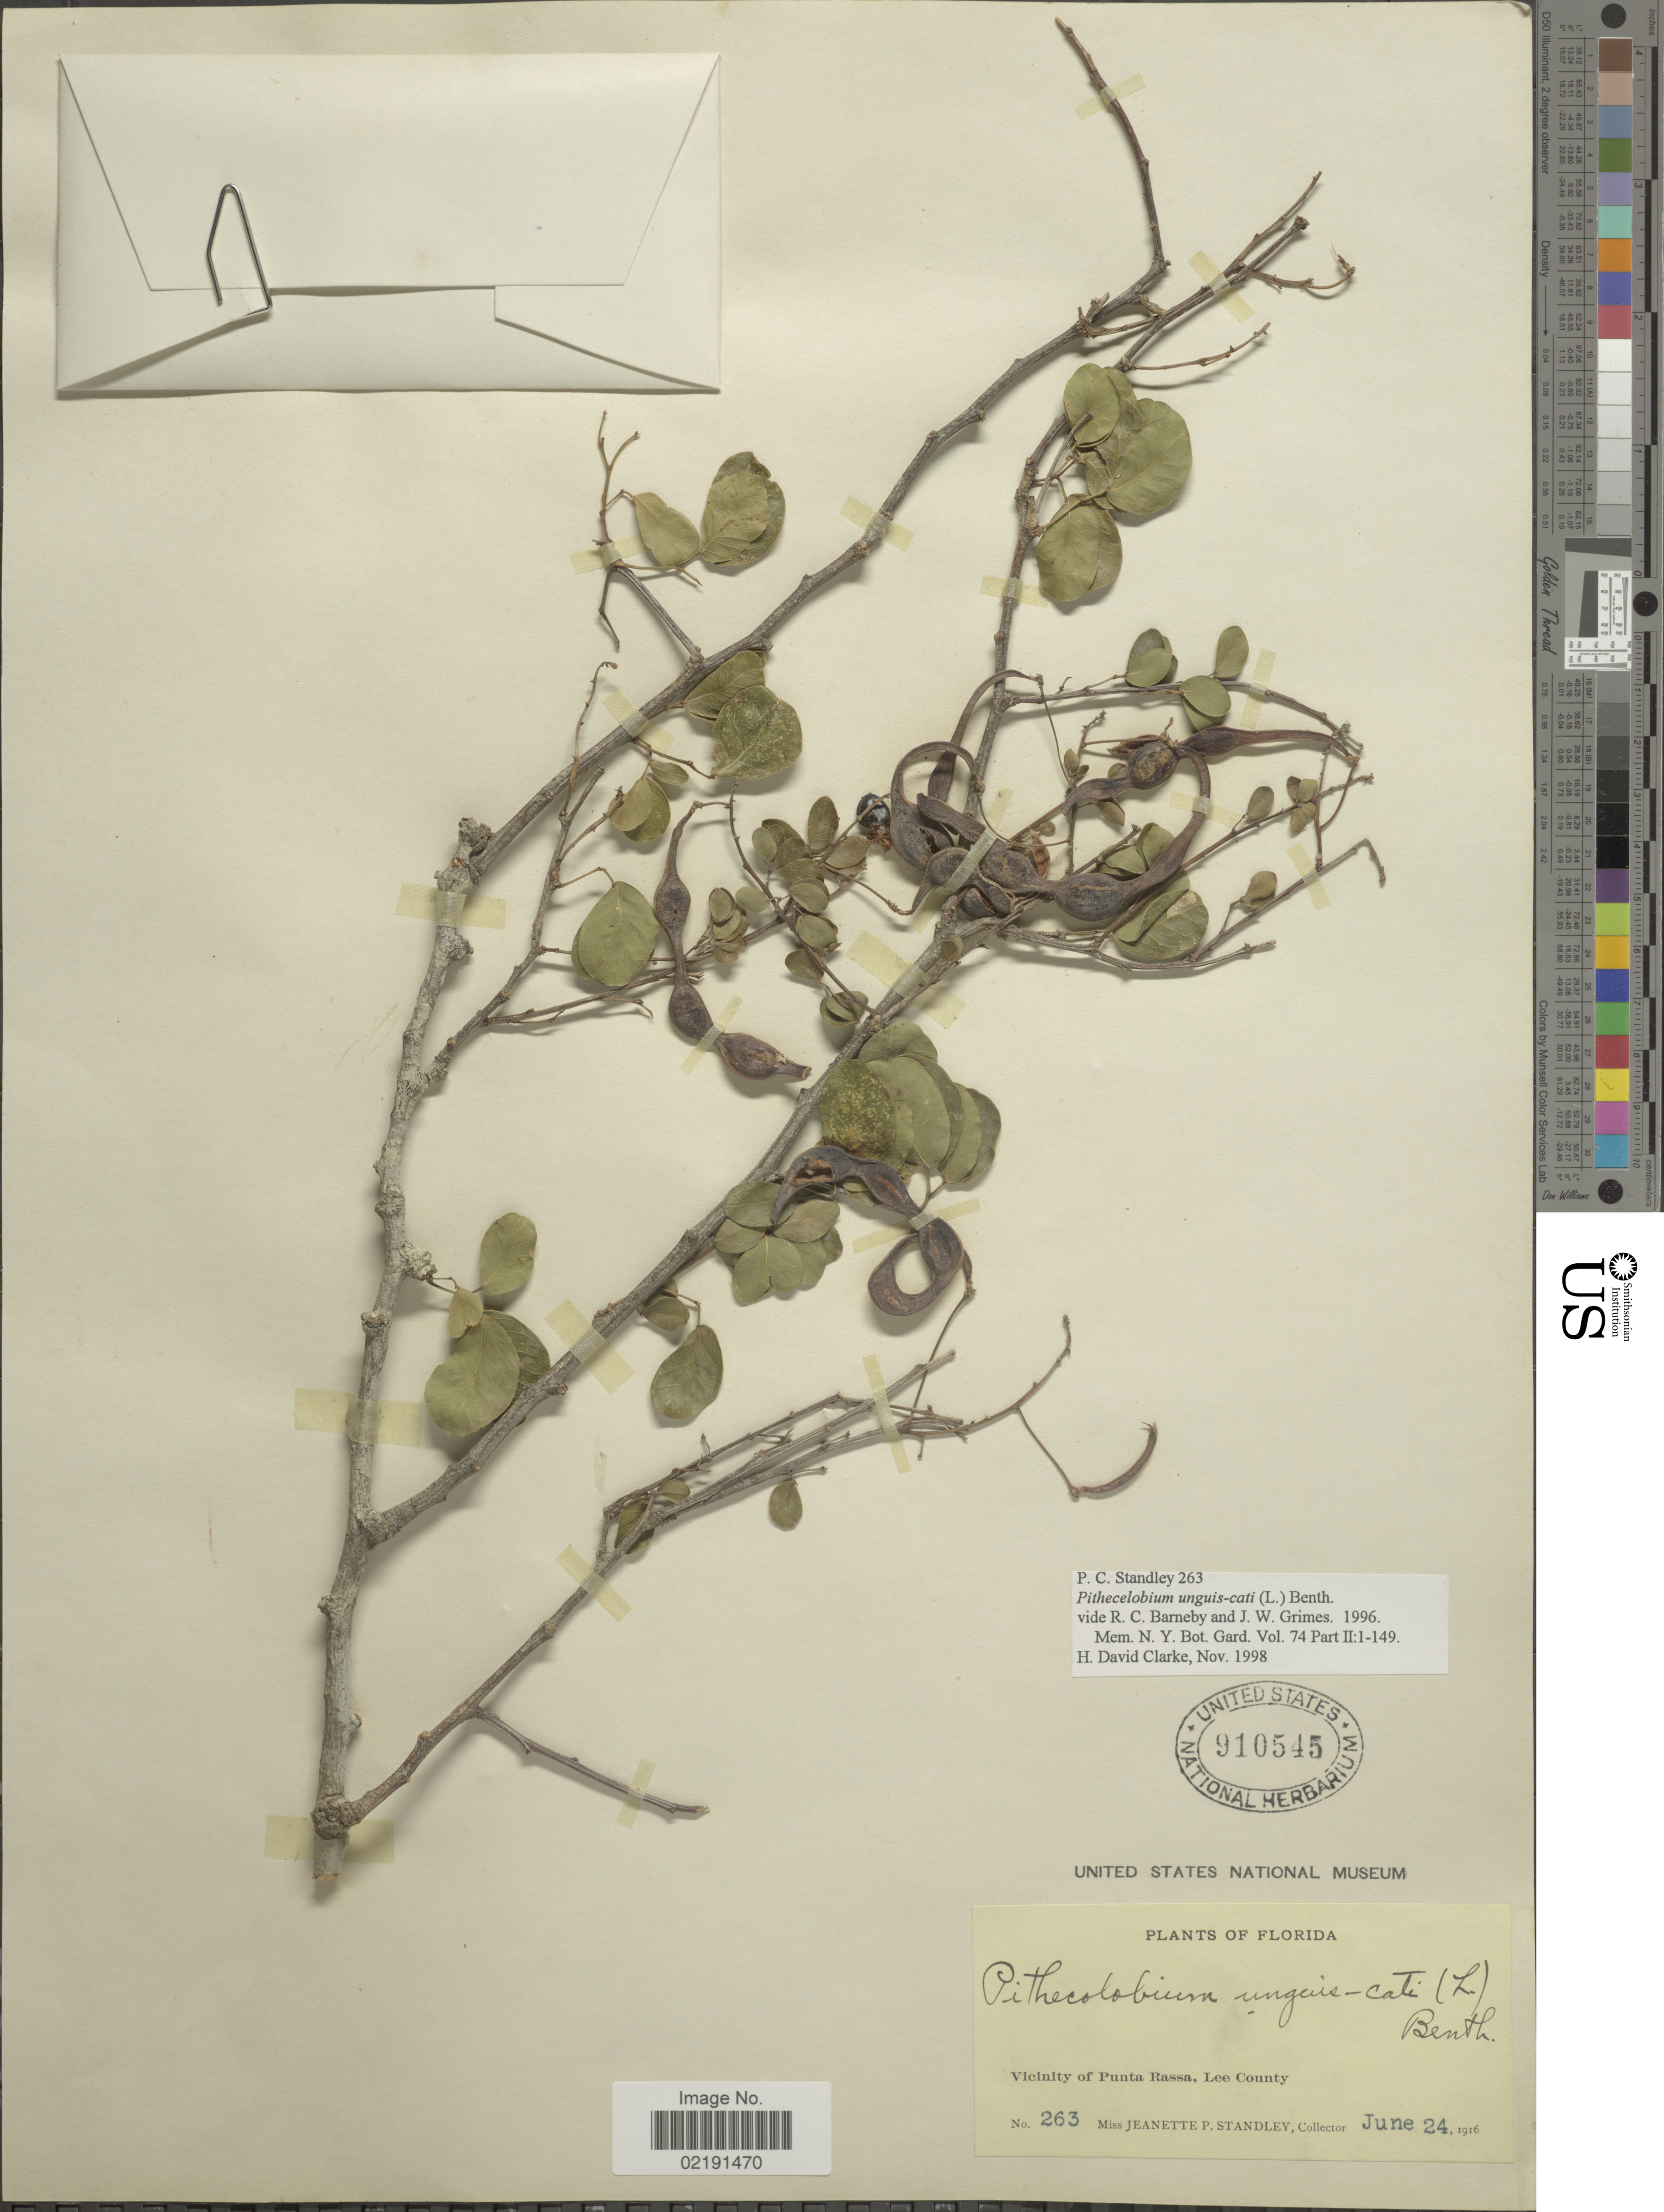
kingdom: Plantae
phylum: Tracheophyta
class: Magnoliopsida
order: Fabales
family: Fabaceae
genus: Pithecellobium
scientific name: Pithecellobium unguis-cati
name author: (L.) Benth.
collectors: J. P. Standley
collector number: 263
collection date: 1916-06-24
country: United States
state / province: Florida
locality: Vicinity of Punta Rassa, Lee County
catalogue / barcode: US 910545